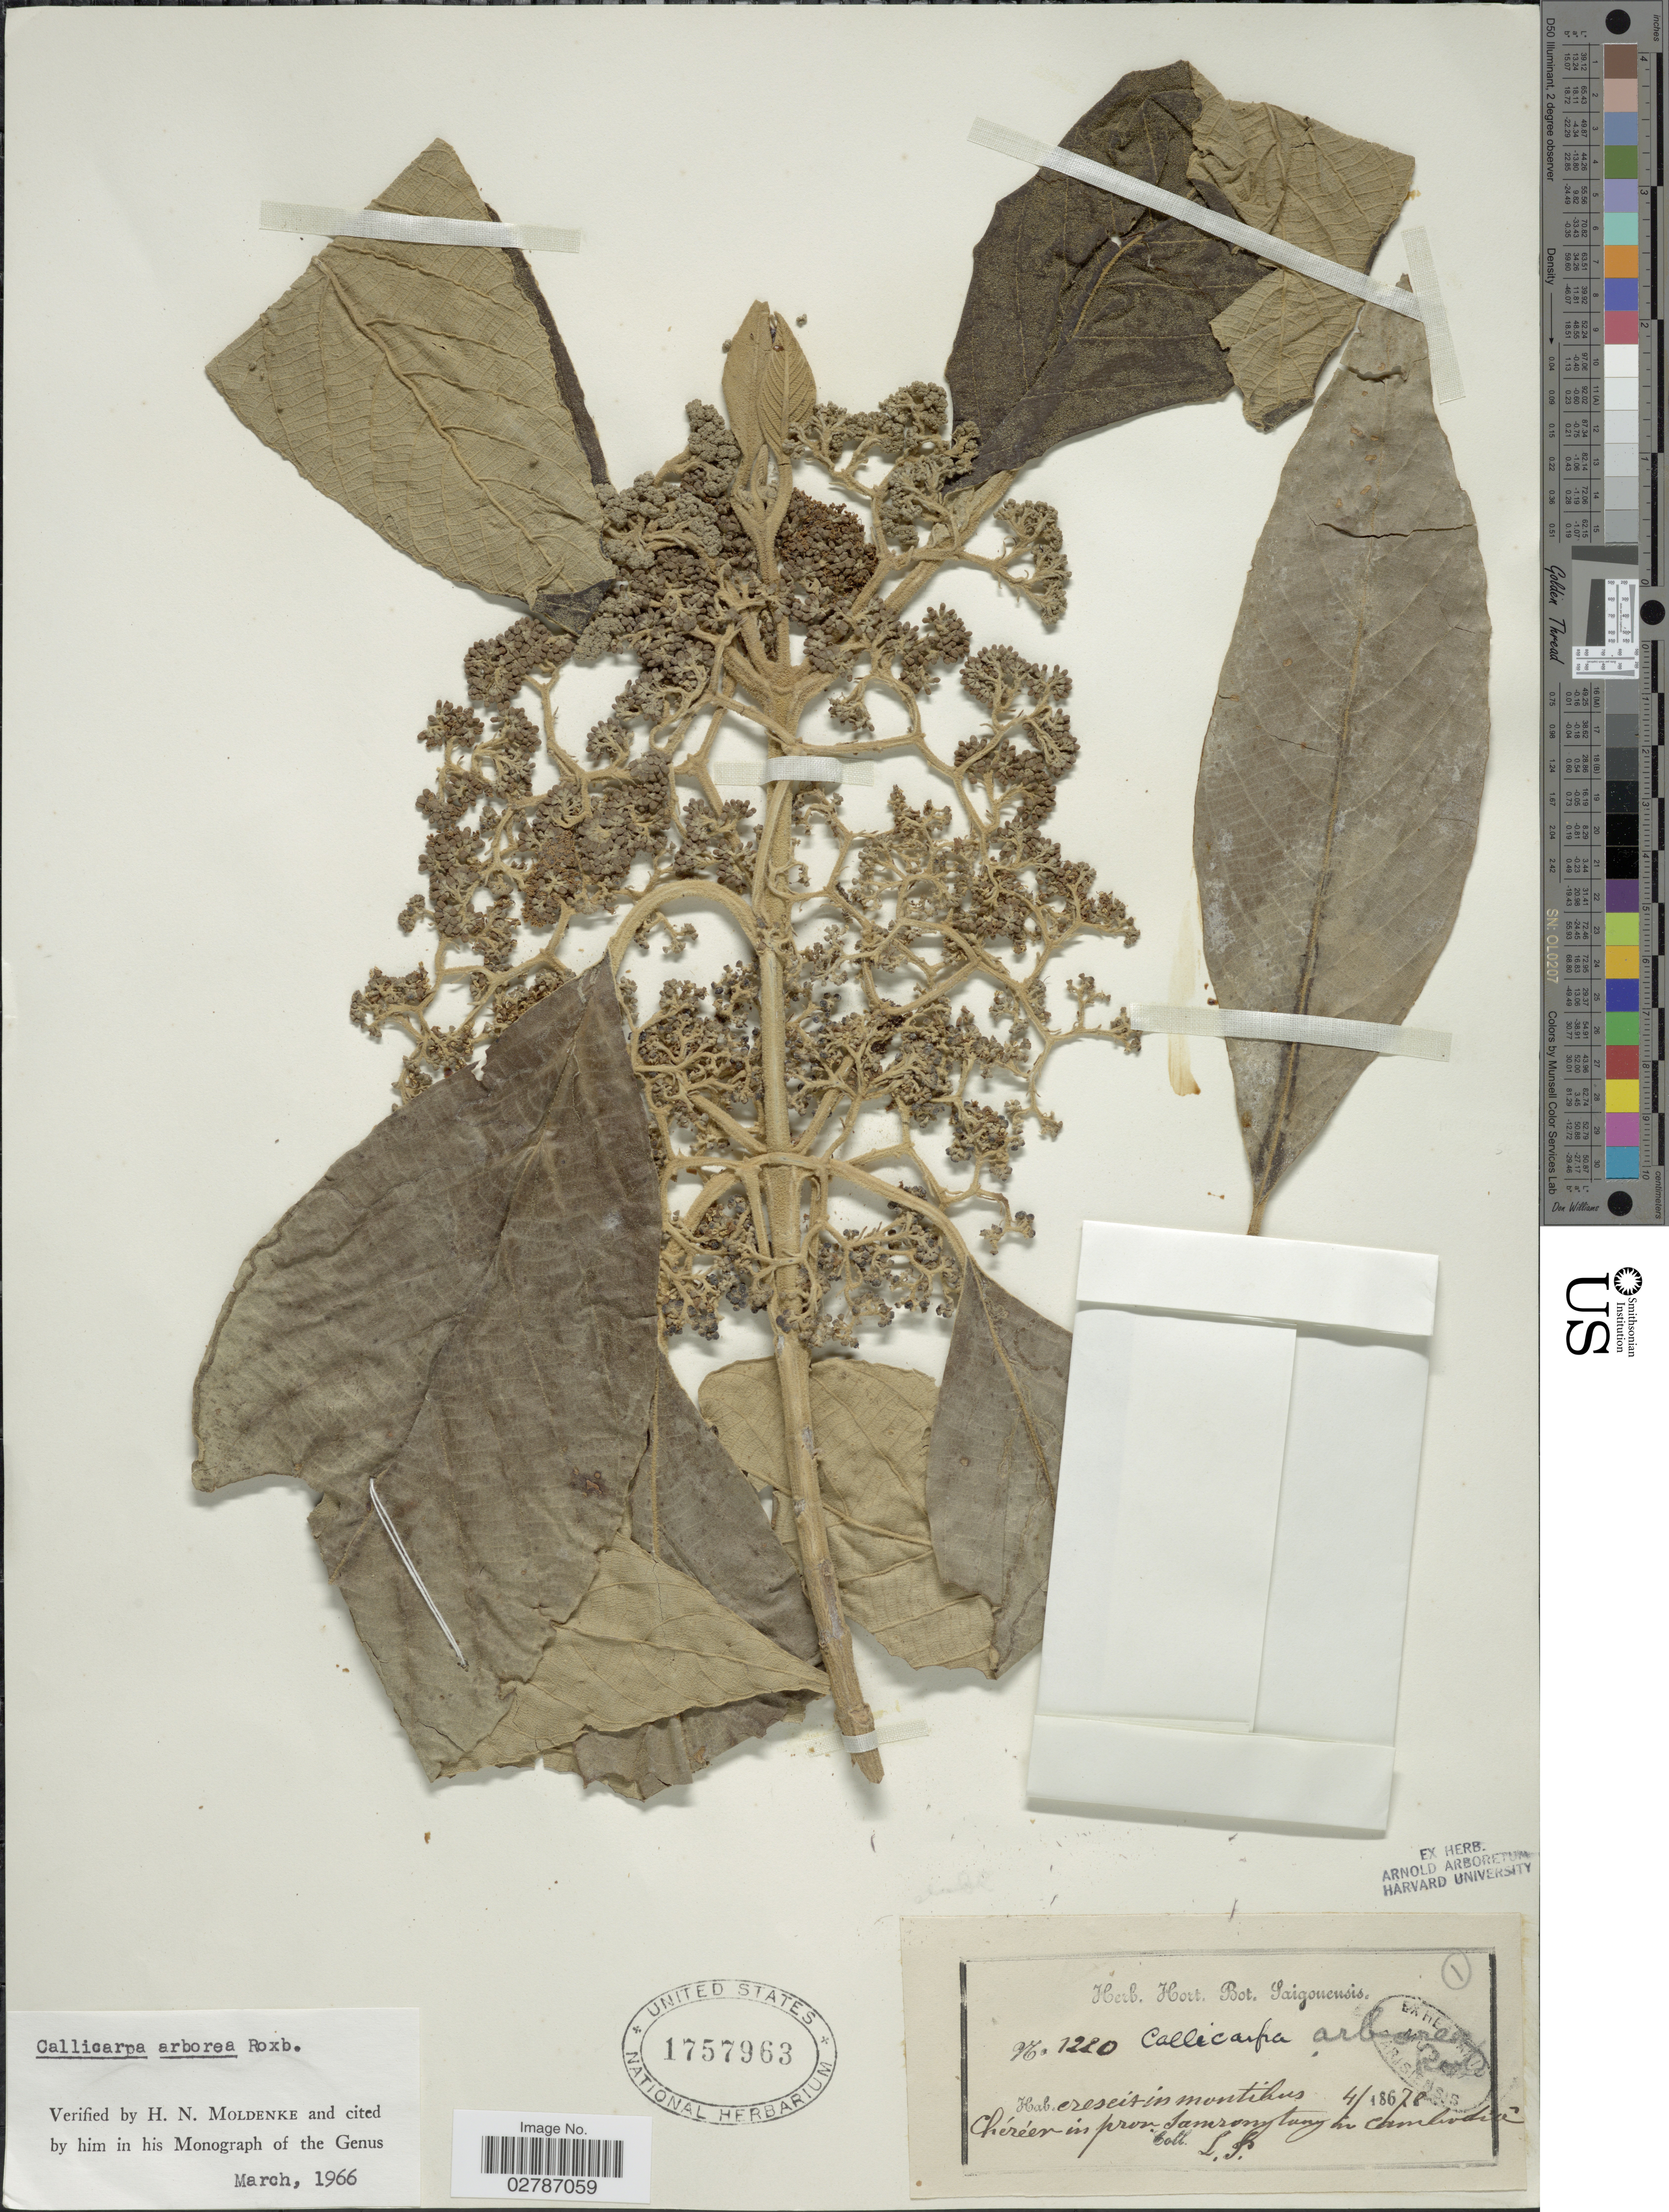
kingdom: Plantae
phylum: Tracheophyta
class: Magnoliopsida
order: Lamiales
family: Lamiaceae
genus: Callicarpa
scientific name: Callicarpa arborea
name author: Roxb.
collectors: L. P.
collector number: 1220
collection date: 1867-04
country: Cambodia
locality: Crescit in montibus Chéréen in prov. Samrongtong.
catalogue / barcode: US 1757963